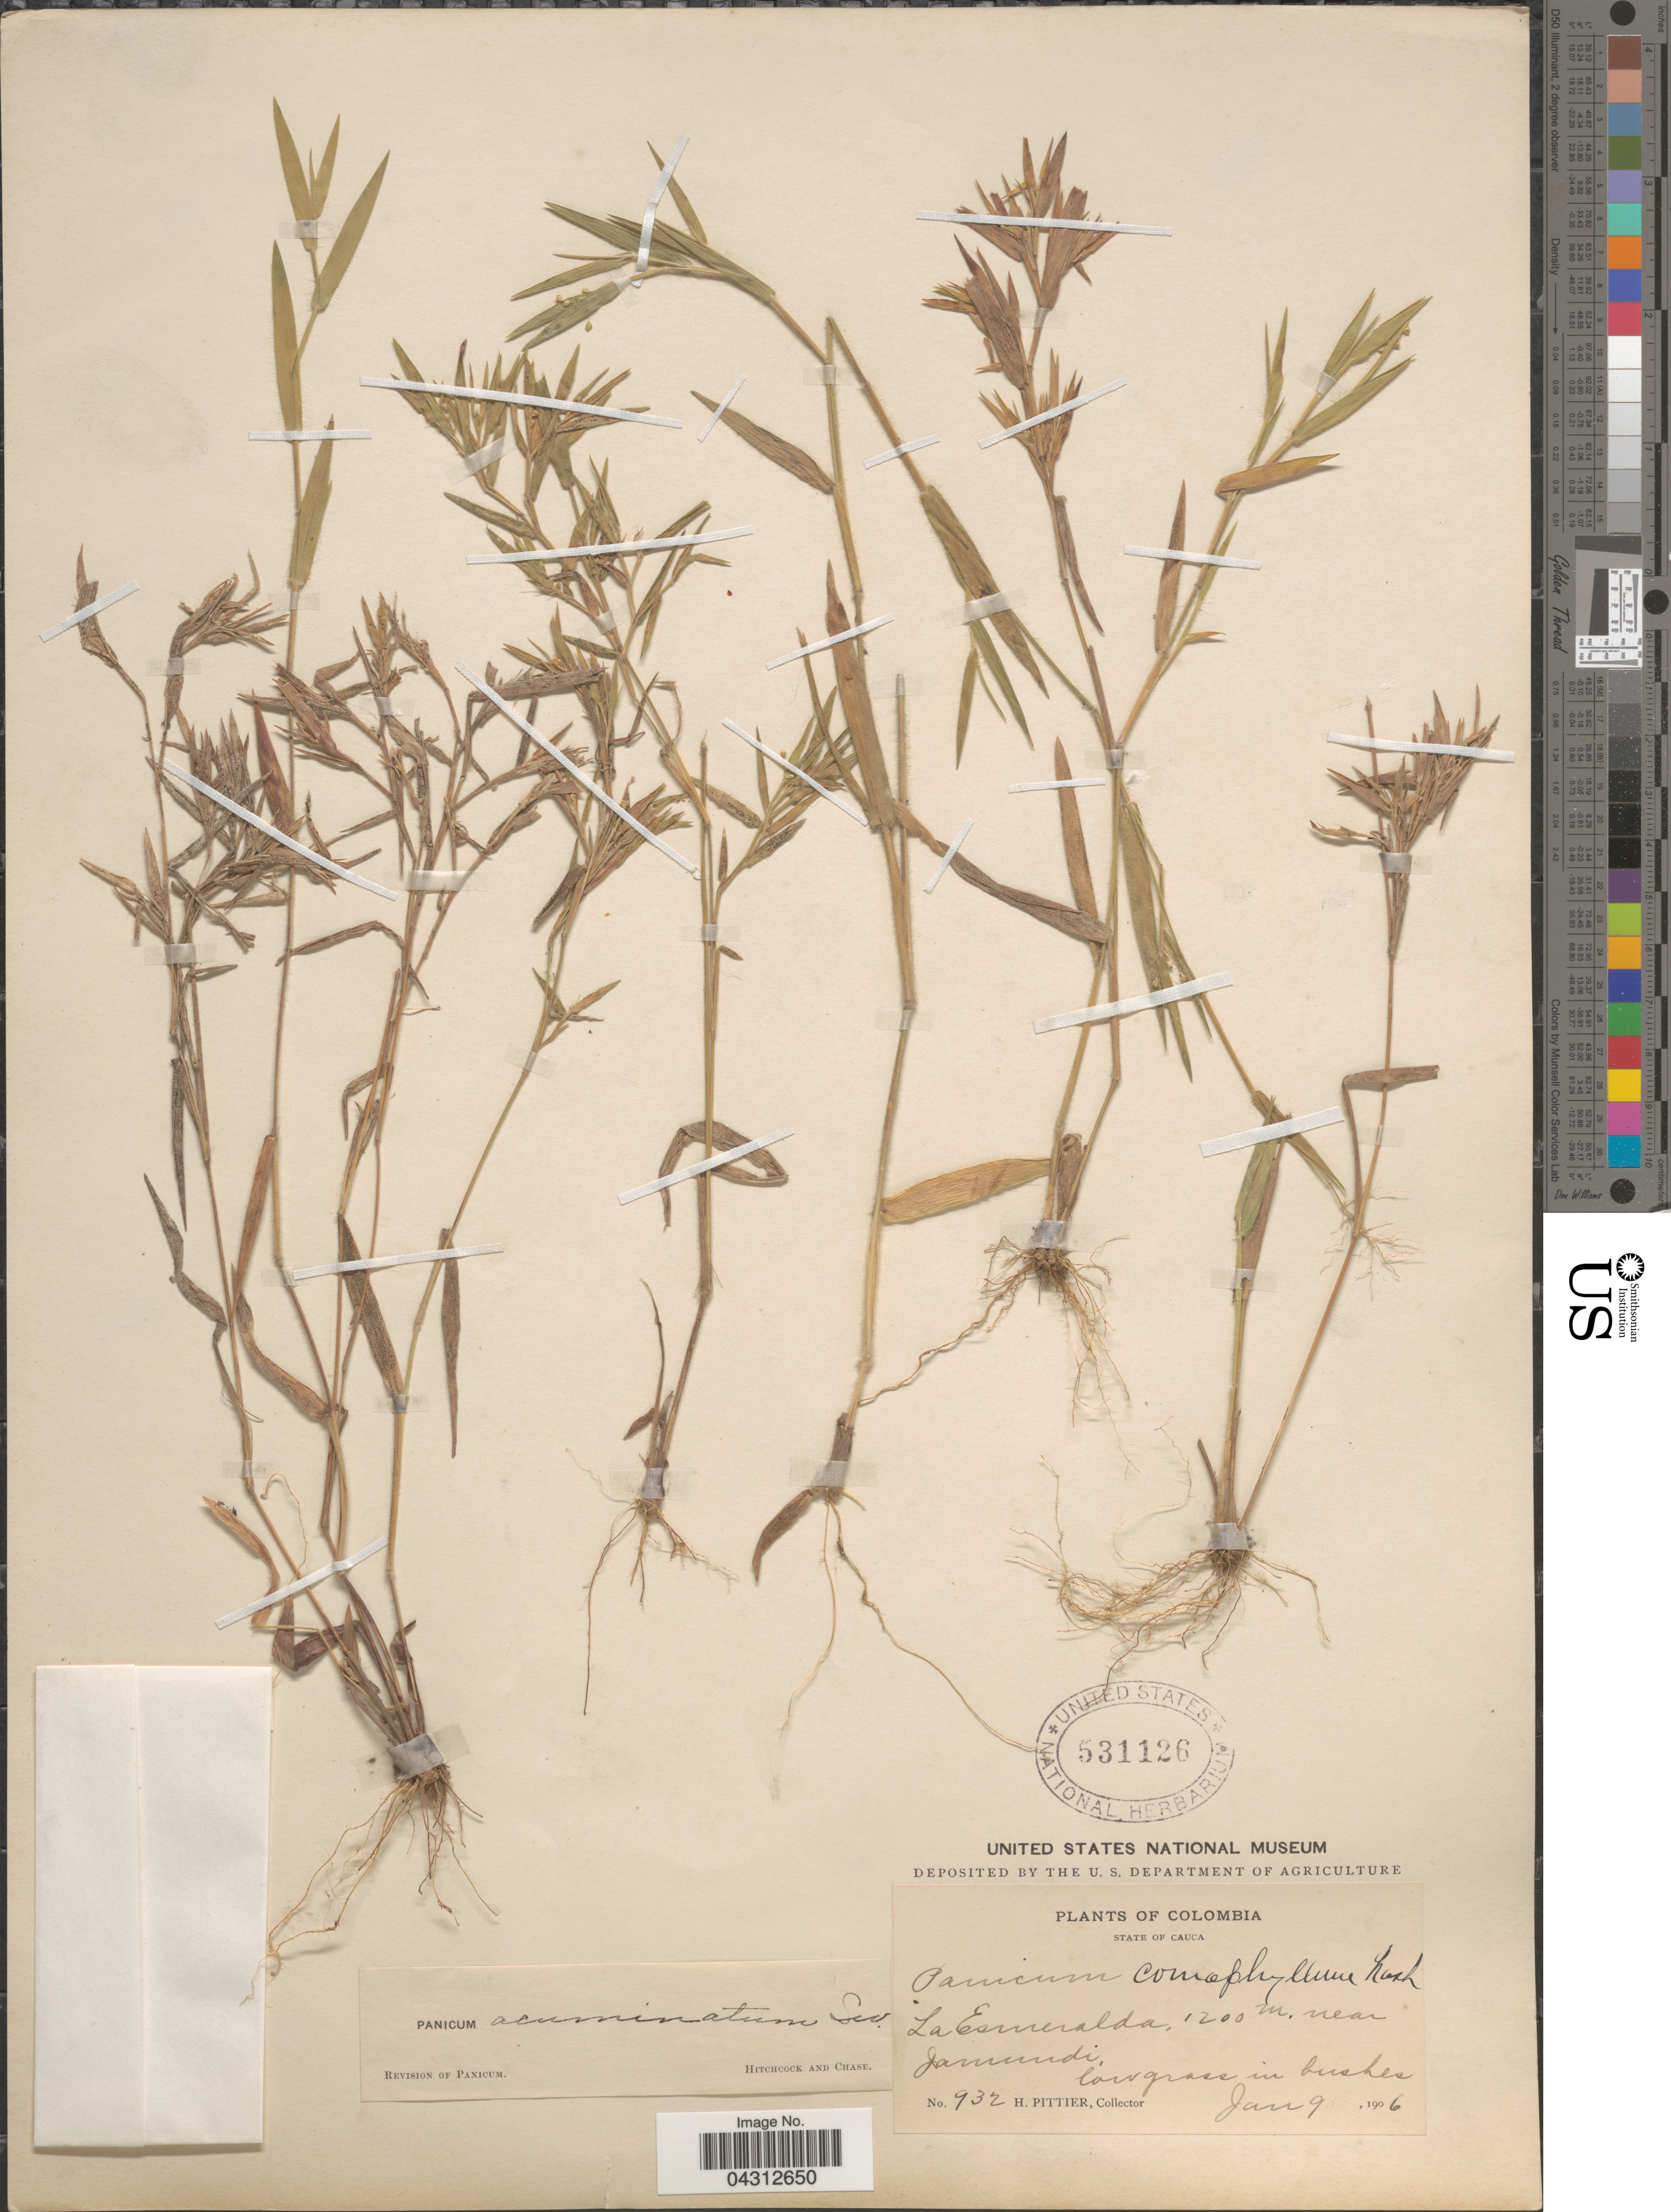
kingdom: Plantae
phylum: Tracheophyta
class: Liliopsida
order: Poales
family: Poaceae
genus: Panicum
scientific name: Panicum acuminatum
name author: Sw.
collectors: H. F. Pittier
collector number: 932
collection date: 1906-01-09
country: Colombia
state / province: Cauca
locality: La Esmeralda, 1200 m. near Jamundi.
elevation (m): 1200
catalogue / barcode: US 531126